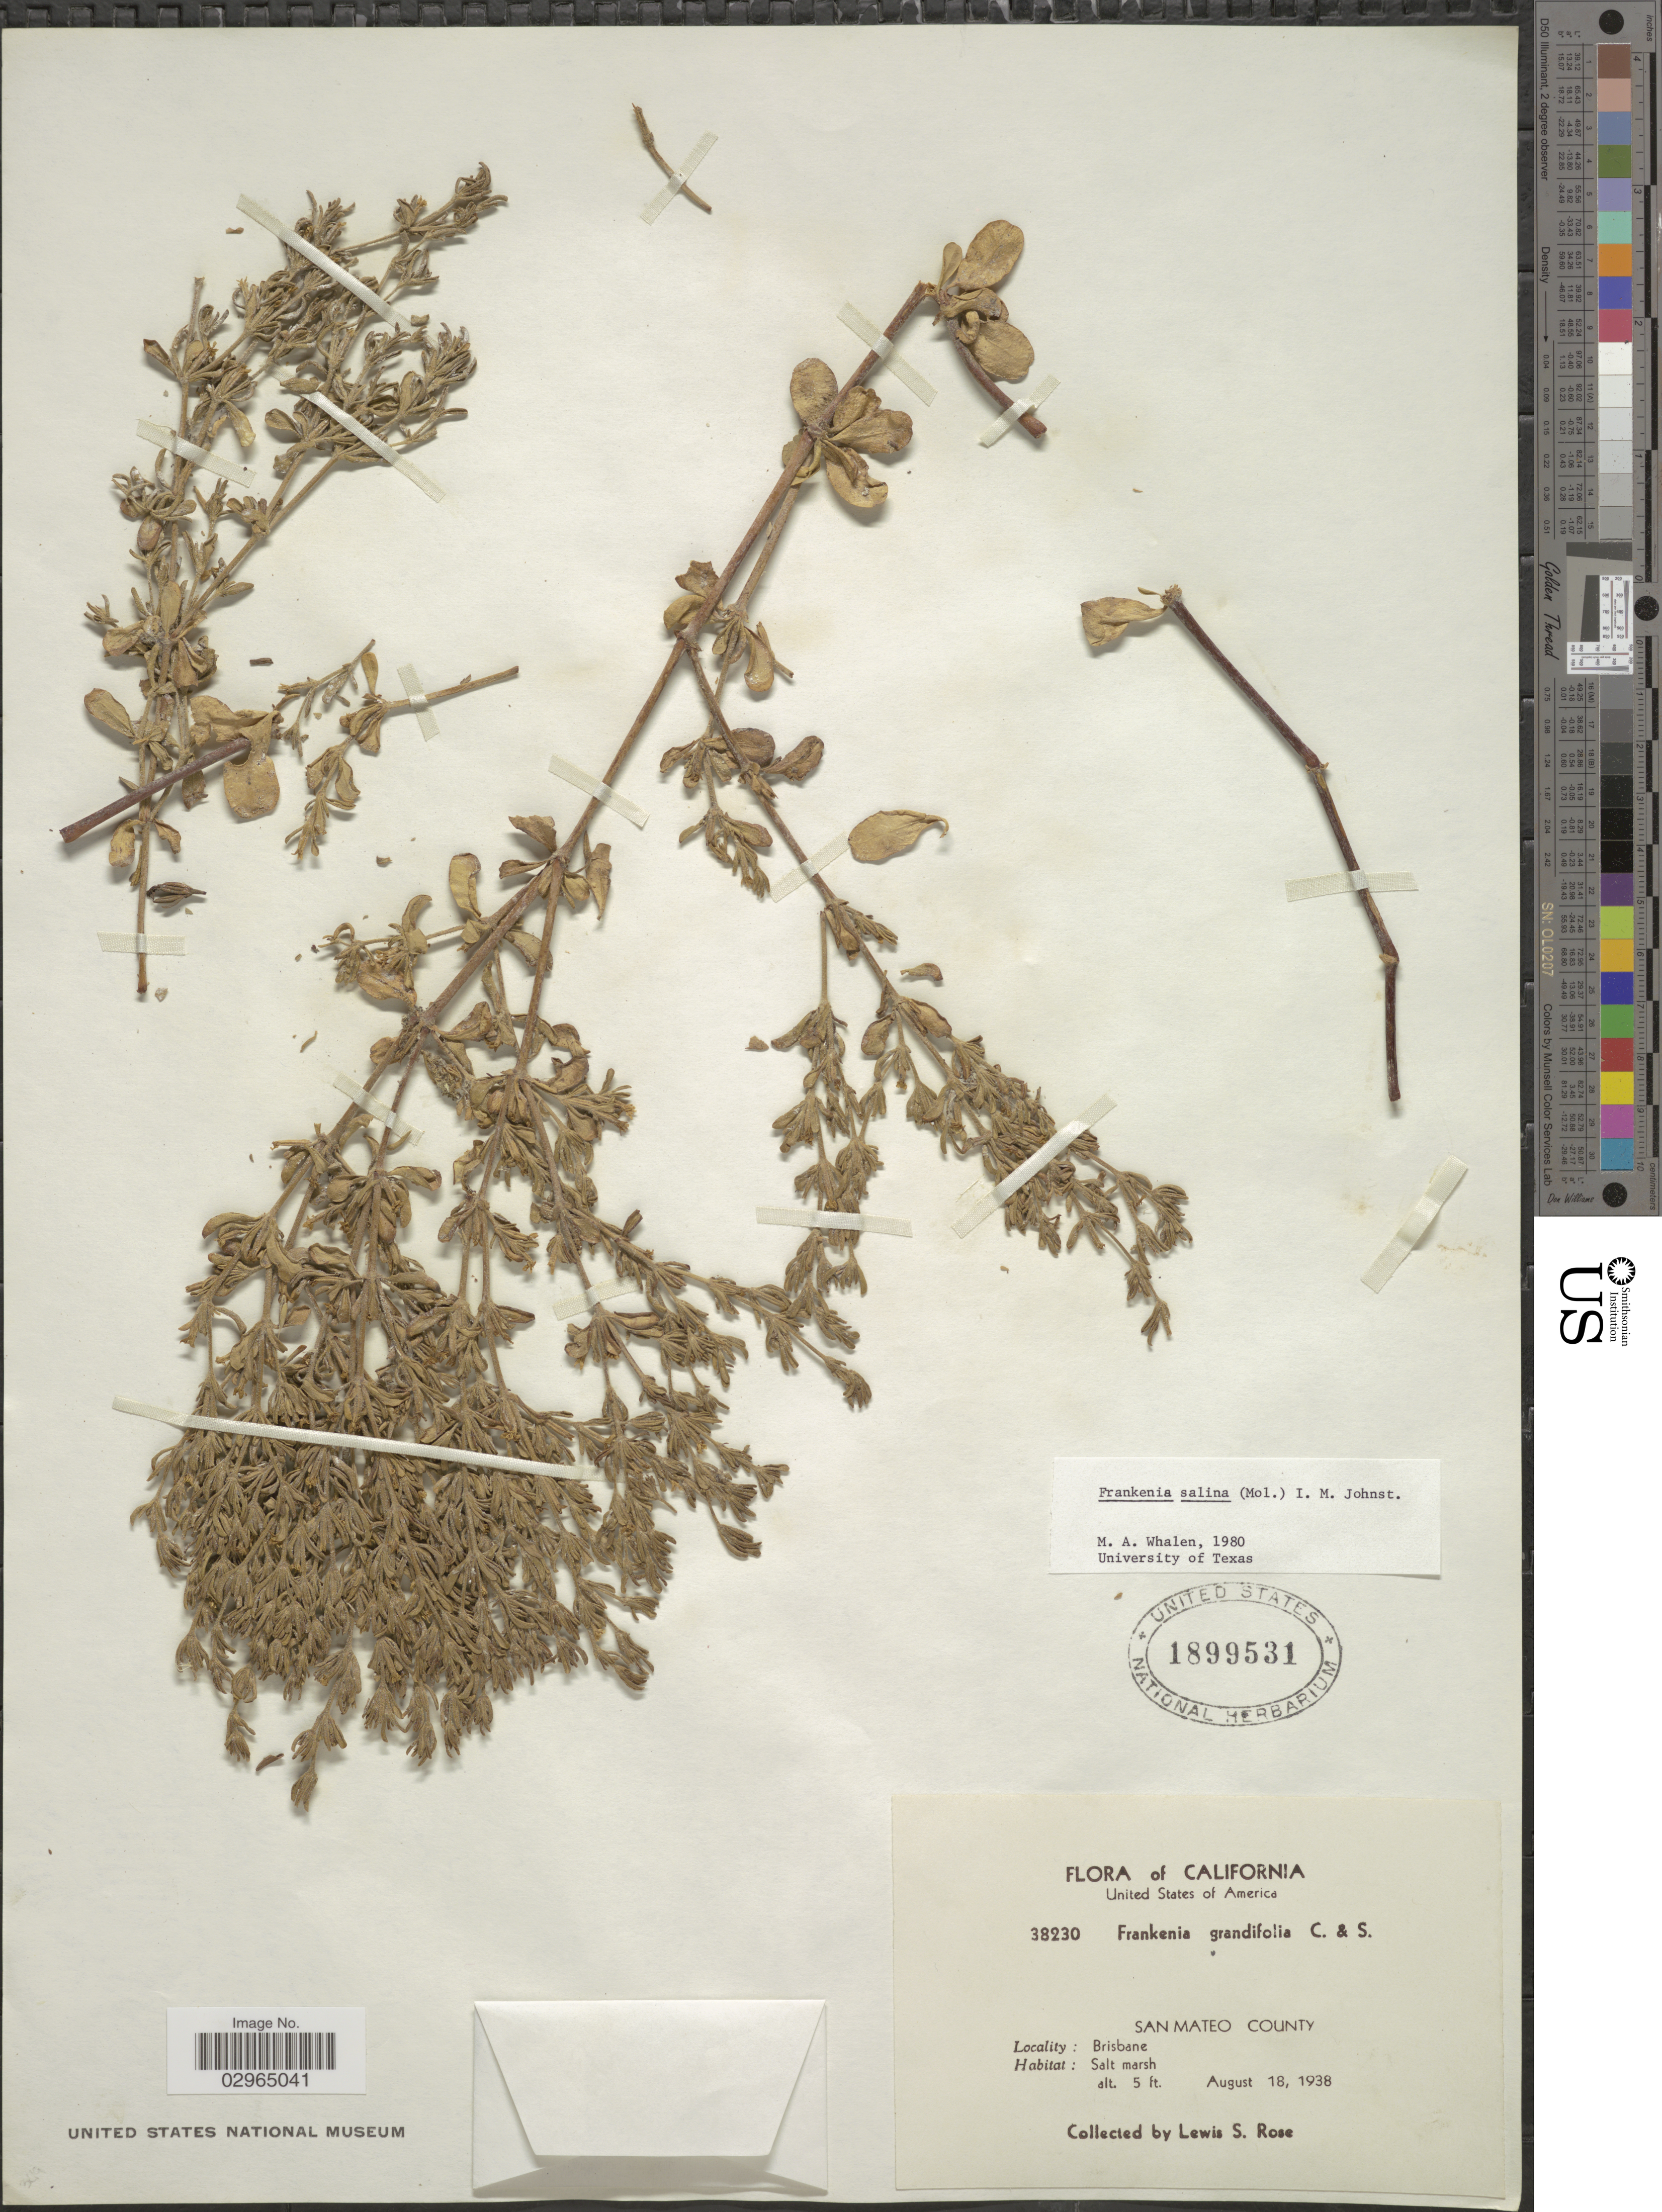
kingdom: Plantae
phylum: Tracheophyta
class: Magnoliopsida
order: Caryophyllales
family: Frankeniaceae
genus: Frankenia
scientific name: Frankenia salina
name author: (Molina) I.M. Johnst.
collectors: L. S. Rose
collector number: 38230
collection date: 1938-08-18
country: United States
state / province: California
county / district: San Mateo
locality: San Mateo County. Brisbane. Salt marsh.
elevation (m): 2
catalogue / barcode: US 1899531